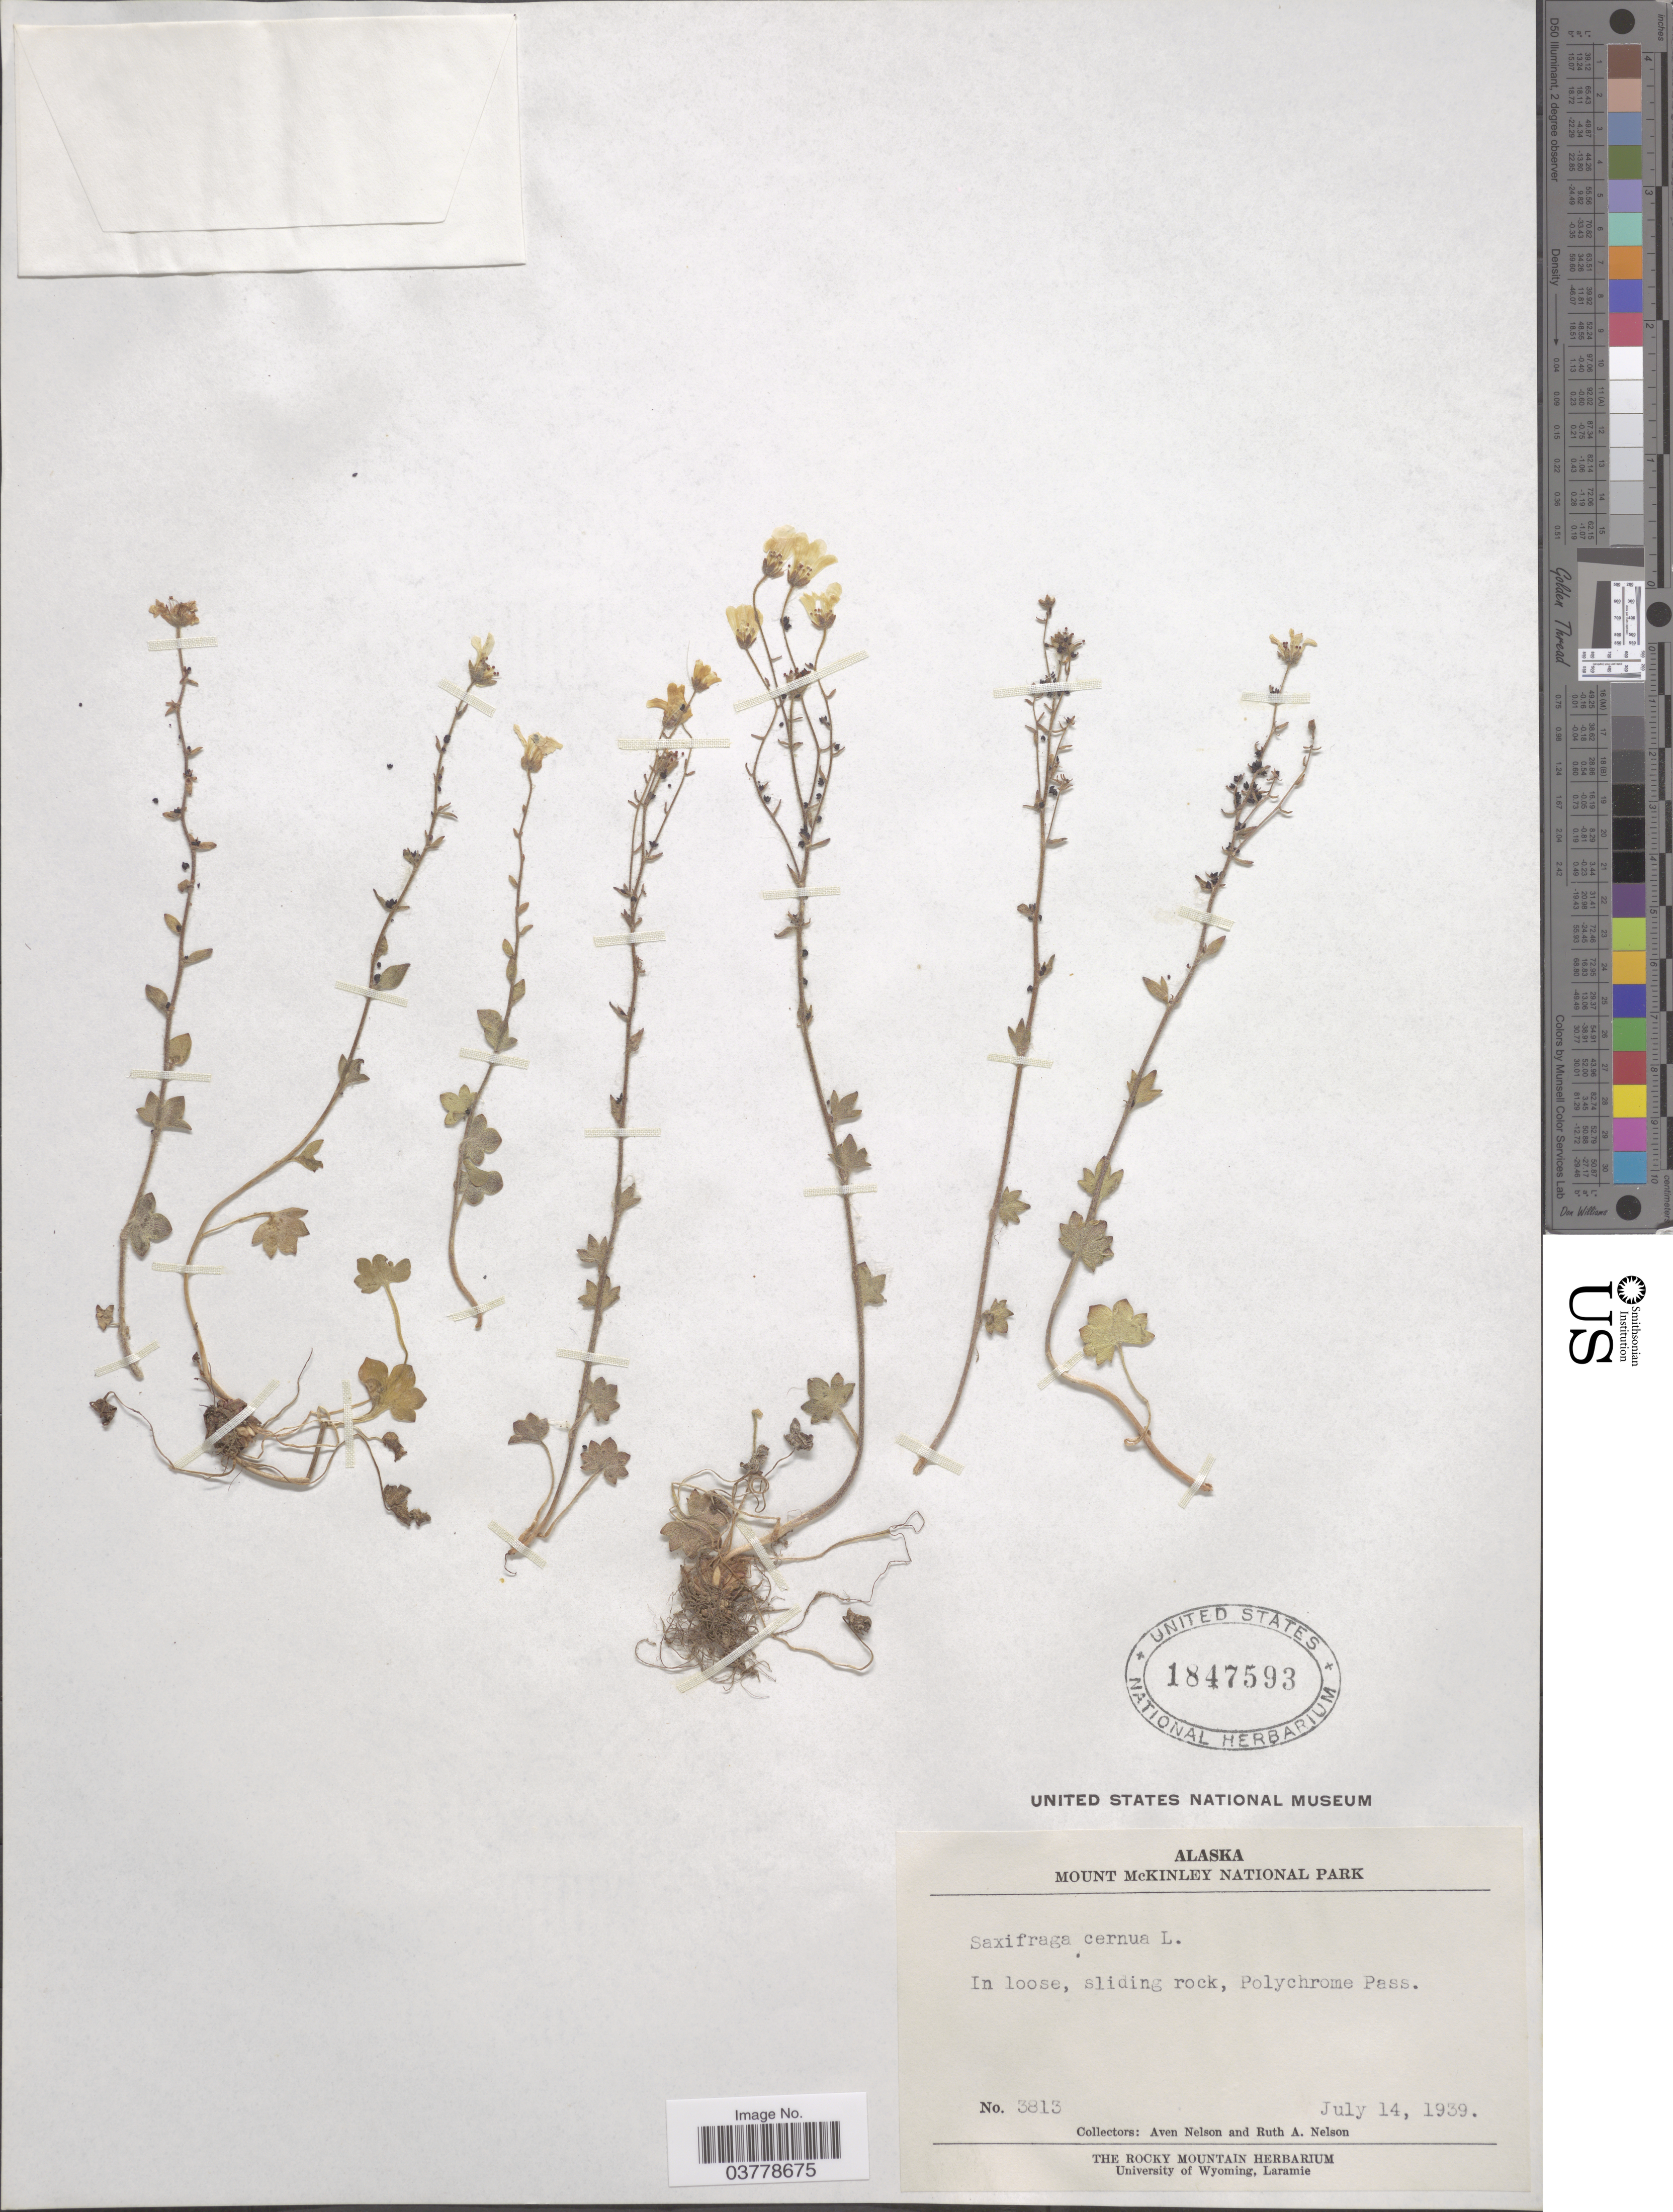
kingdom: Plantae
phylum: Tracheophyta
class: Magnoliopsida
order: Saxifragales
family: Saxifragaceae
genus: Saxifraga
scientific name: Saxifraga cernua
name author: L.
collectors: A. Nelson & R. A. Nelson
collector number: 3813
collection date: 1939-07-14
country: United States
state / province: Alaska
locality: Mount McKinley National Park. Polychrome Pass.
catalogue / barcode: US 1847593